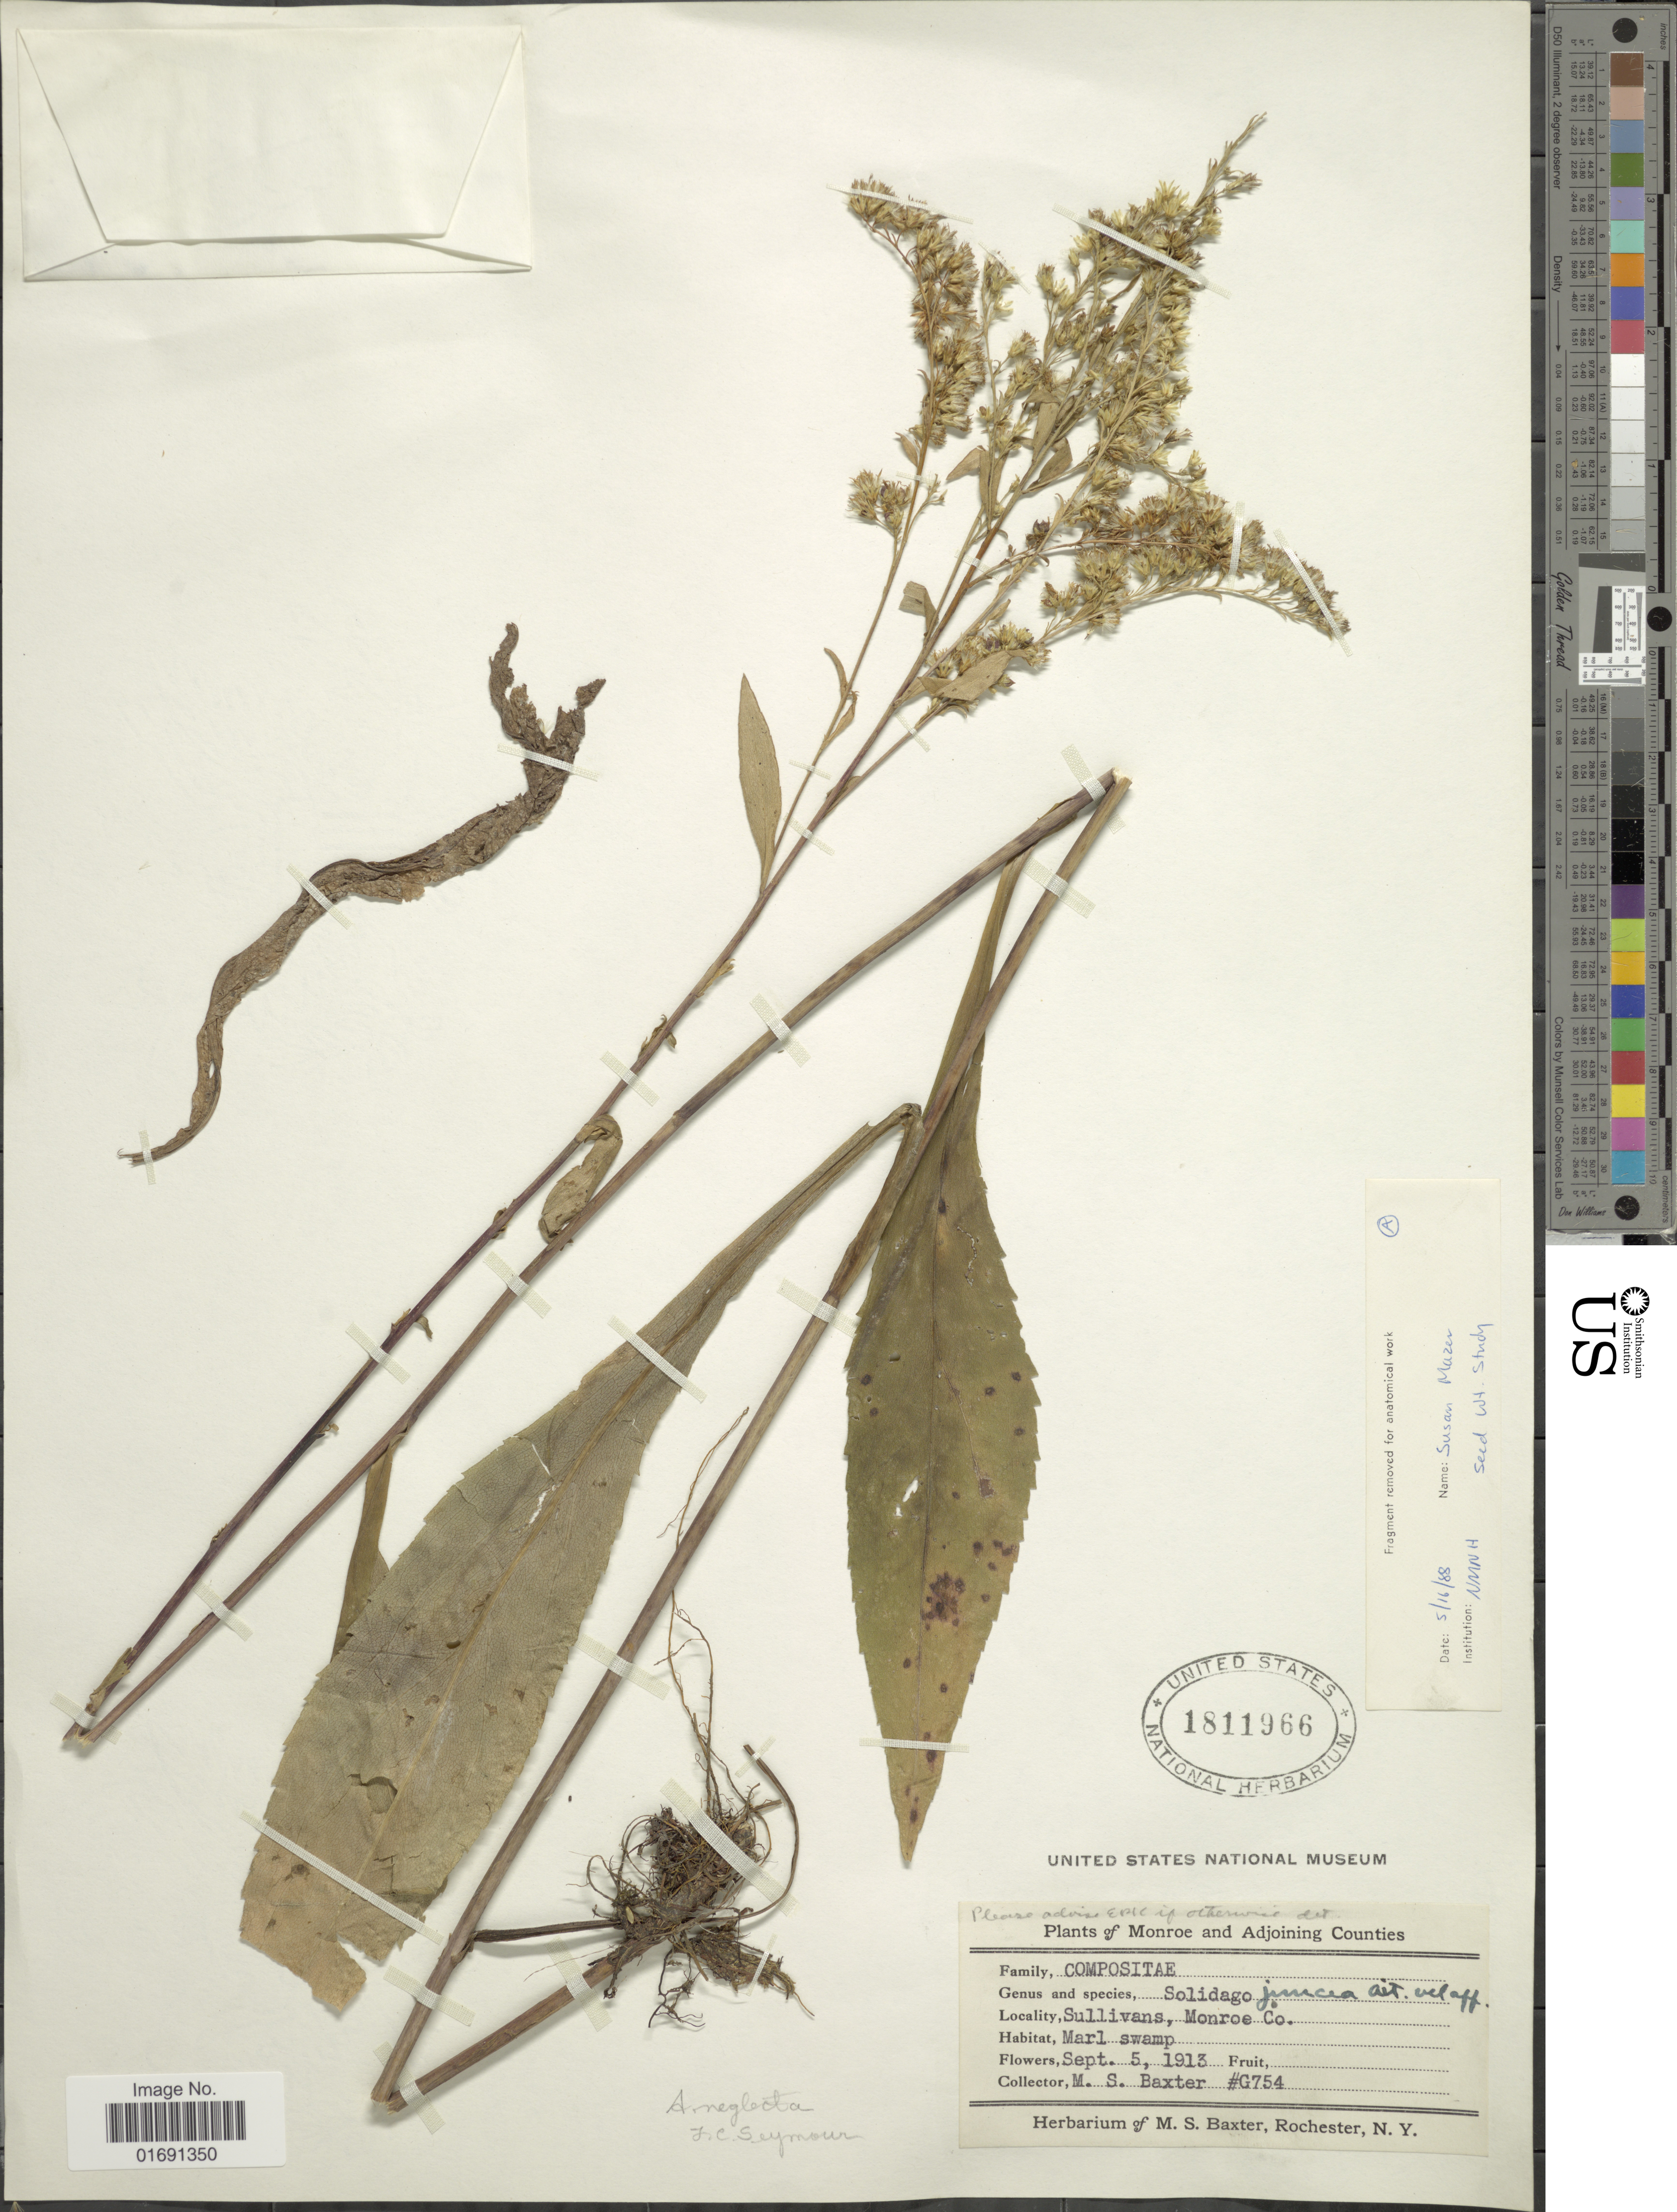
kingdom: Plantae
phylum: Tracheophyta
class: Magnoliopsida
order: Asterales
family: Asteraceae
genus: Solidago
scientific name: Solidago uniligulata var. neglecta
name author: Fernald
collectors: M. Baxter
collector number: G754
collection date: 1913-09-05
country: United States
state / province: New York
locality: Monroe and Adjoining Counties, Sullivans, Monroe Co.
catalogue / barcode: US 1811966